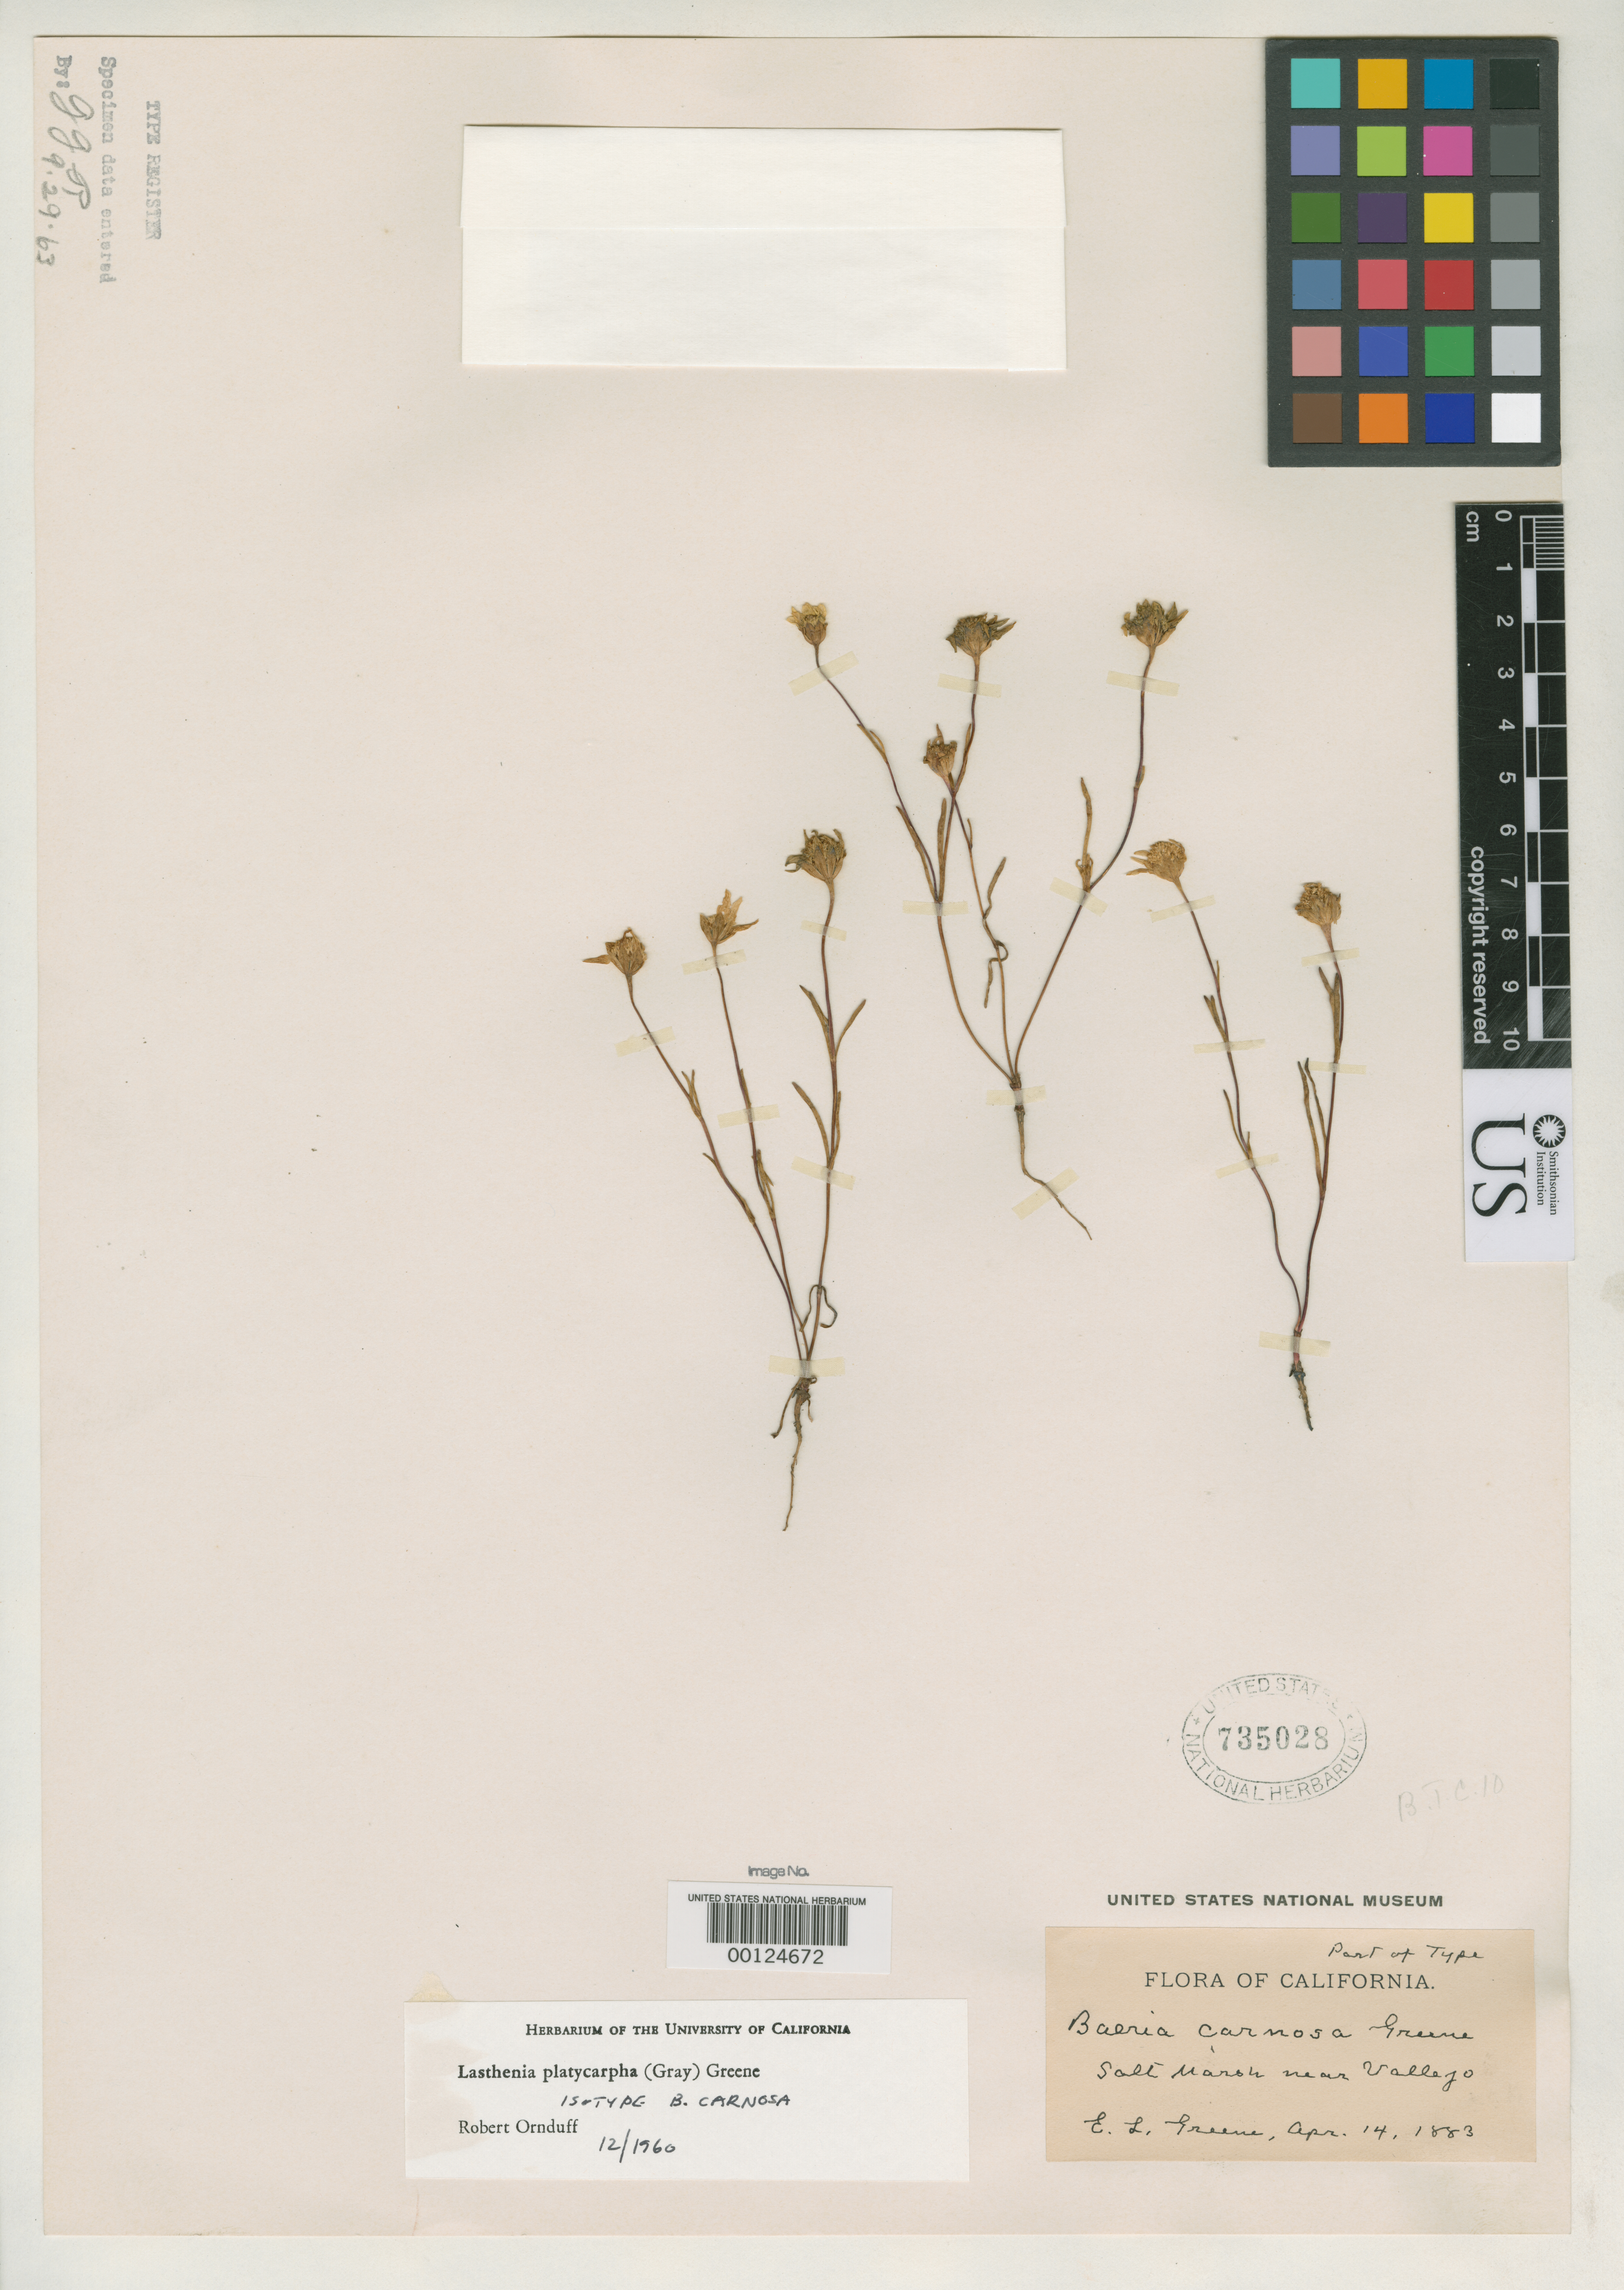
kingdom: Plantae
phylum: Tracheophyta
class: Magnoliopsida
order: Asterales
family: Asteraceae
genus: Baeria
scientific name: Baeria carnosa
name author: Greene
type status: Isotype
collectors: E. L. Greene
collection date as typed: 15 Apr 1883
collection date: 1883-04-15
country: United States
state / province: California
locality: Salt marsh near Vallejo.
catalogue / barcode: US 735028